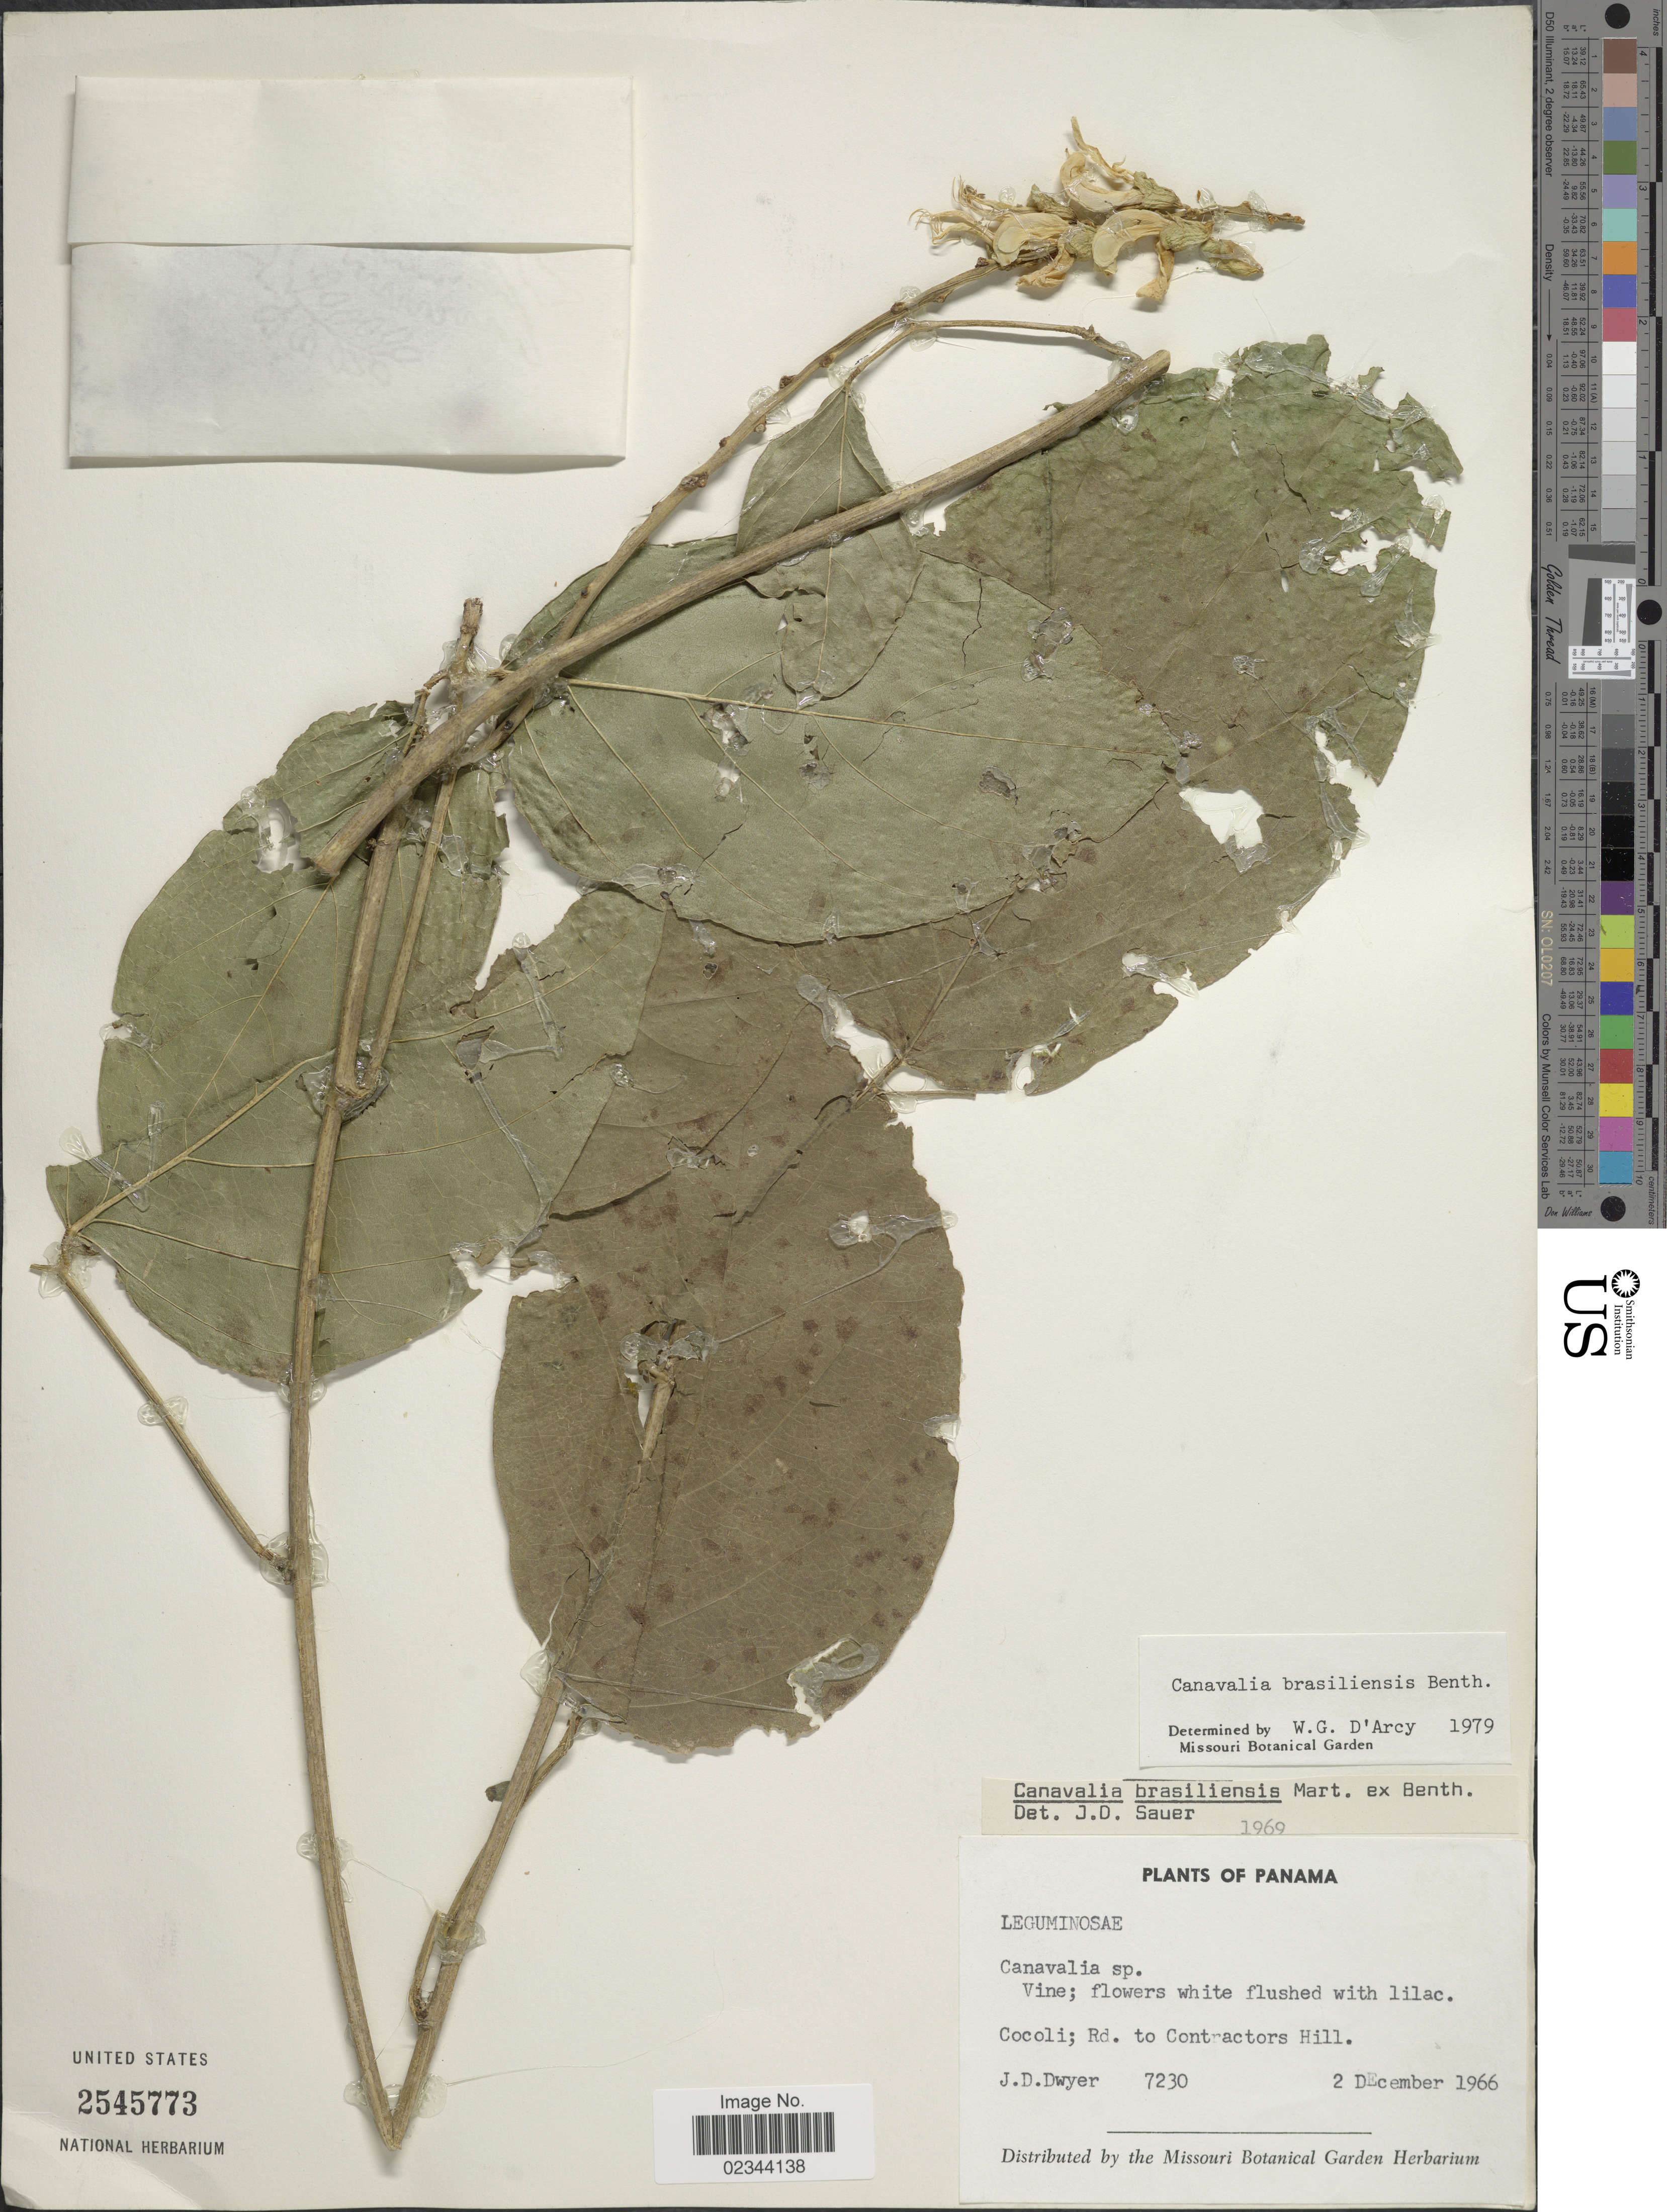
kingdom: Plantae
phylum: Tracheophyta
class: Magnoliopsida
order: Fabales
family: Fabaceae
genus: Canavalia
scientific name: Canavalia brasiliensis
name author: Mart. ex Benth.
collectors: J. D. Dwyer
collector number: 7230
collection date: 1966-12-02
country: Panama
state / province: Panamá Oeste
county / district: Canal Zone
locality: Cocoli; Rd. to Contractors Hill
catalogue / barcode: US 2545773